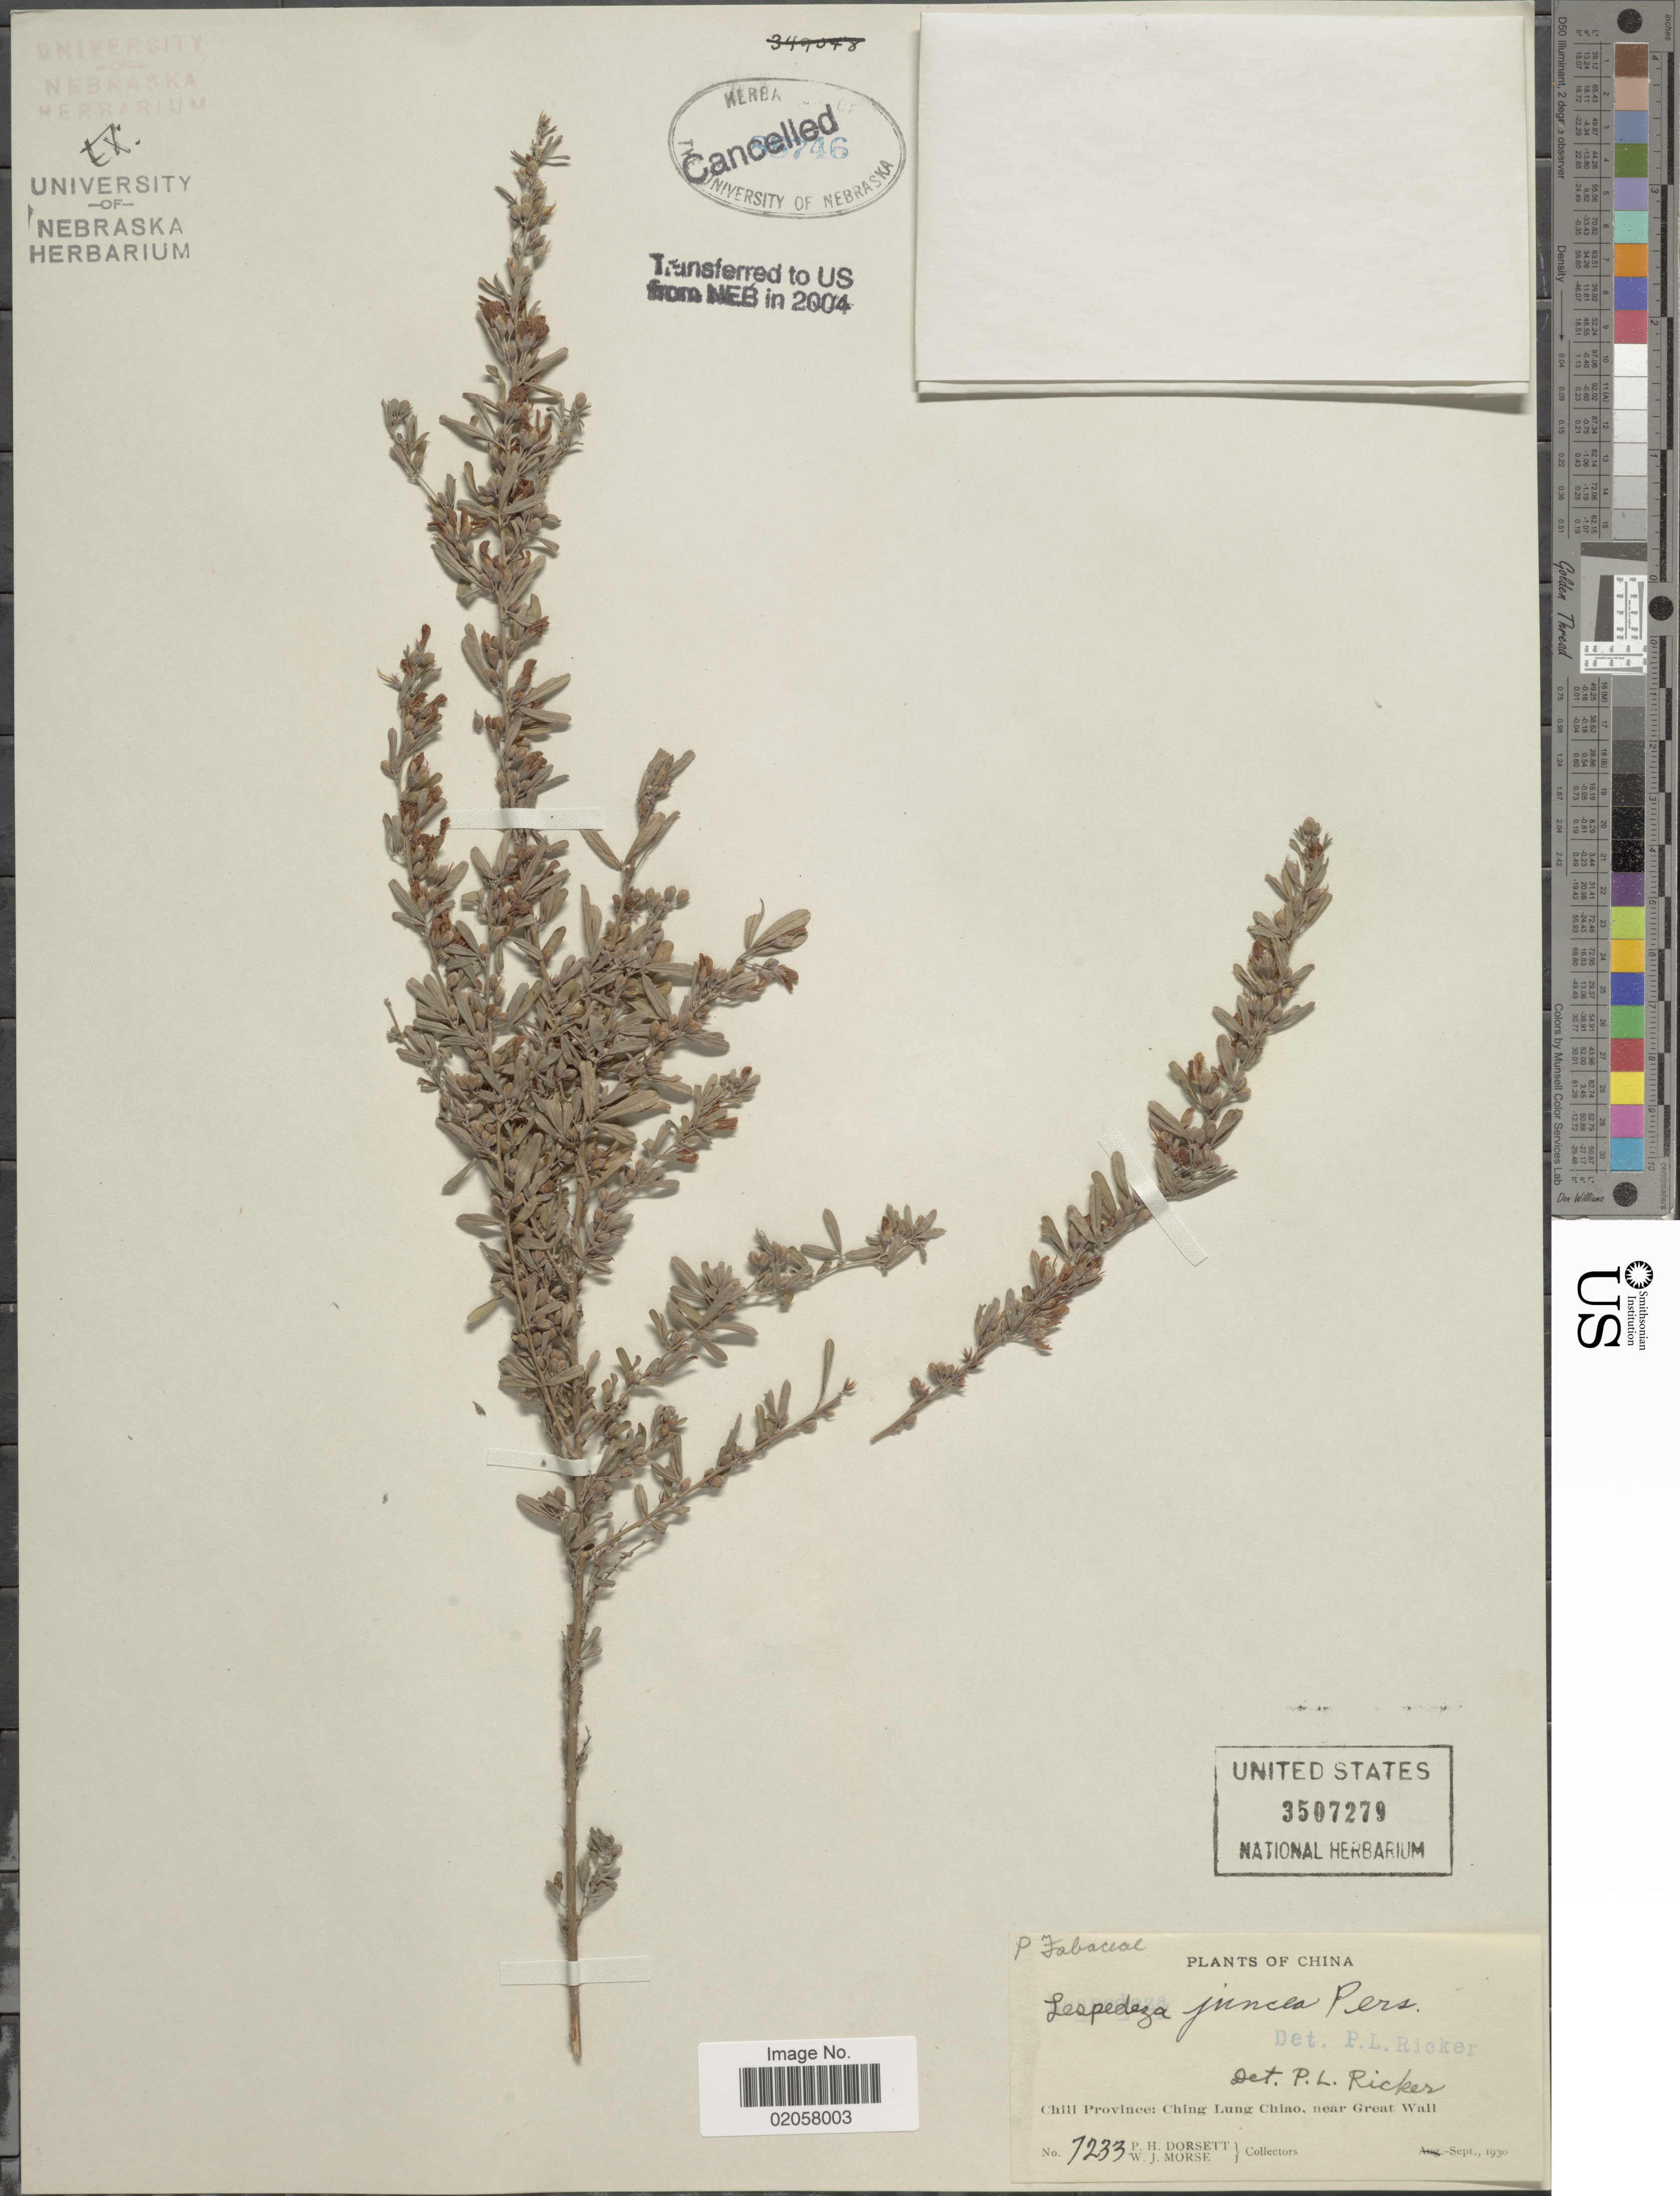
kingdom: Plantae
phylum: Tracheophyta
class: Magnoliopsida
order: Fabales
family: Fabaceae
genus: Lespedeza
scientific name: Lespedeza juncea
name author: (L. f.) Pers.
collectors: P. H. Dorsett & W. J. Morse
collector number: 7233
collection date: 1930-09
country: China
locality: Chili Province: Ching Lung Chiao, near Great Wall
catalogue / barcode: US 3507279